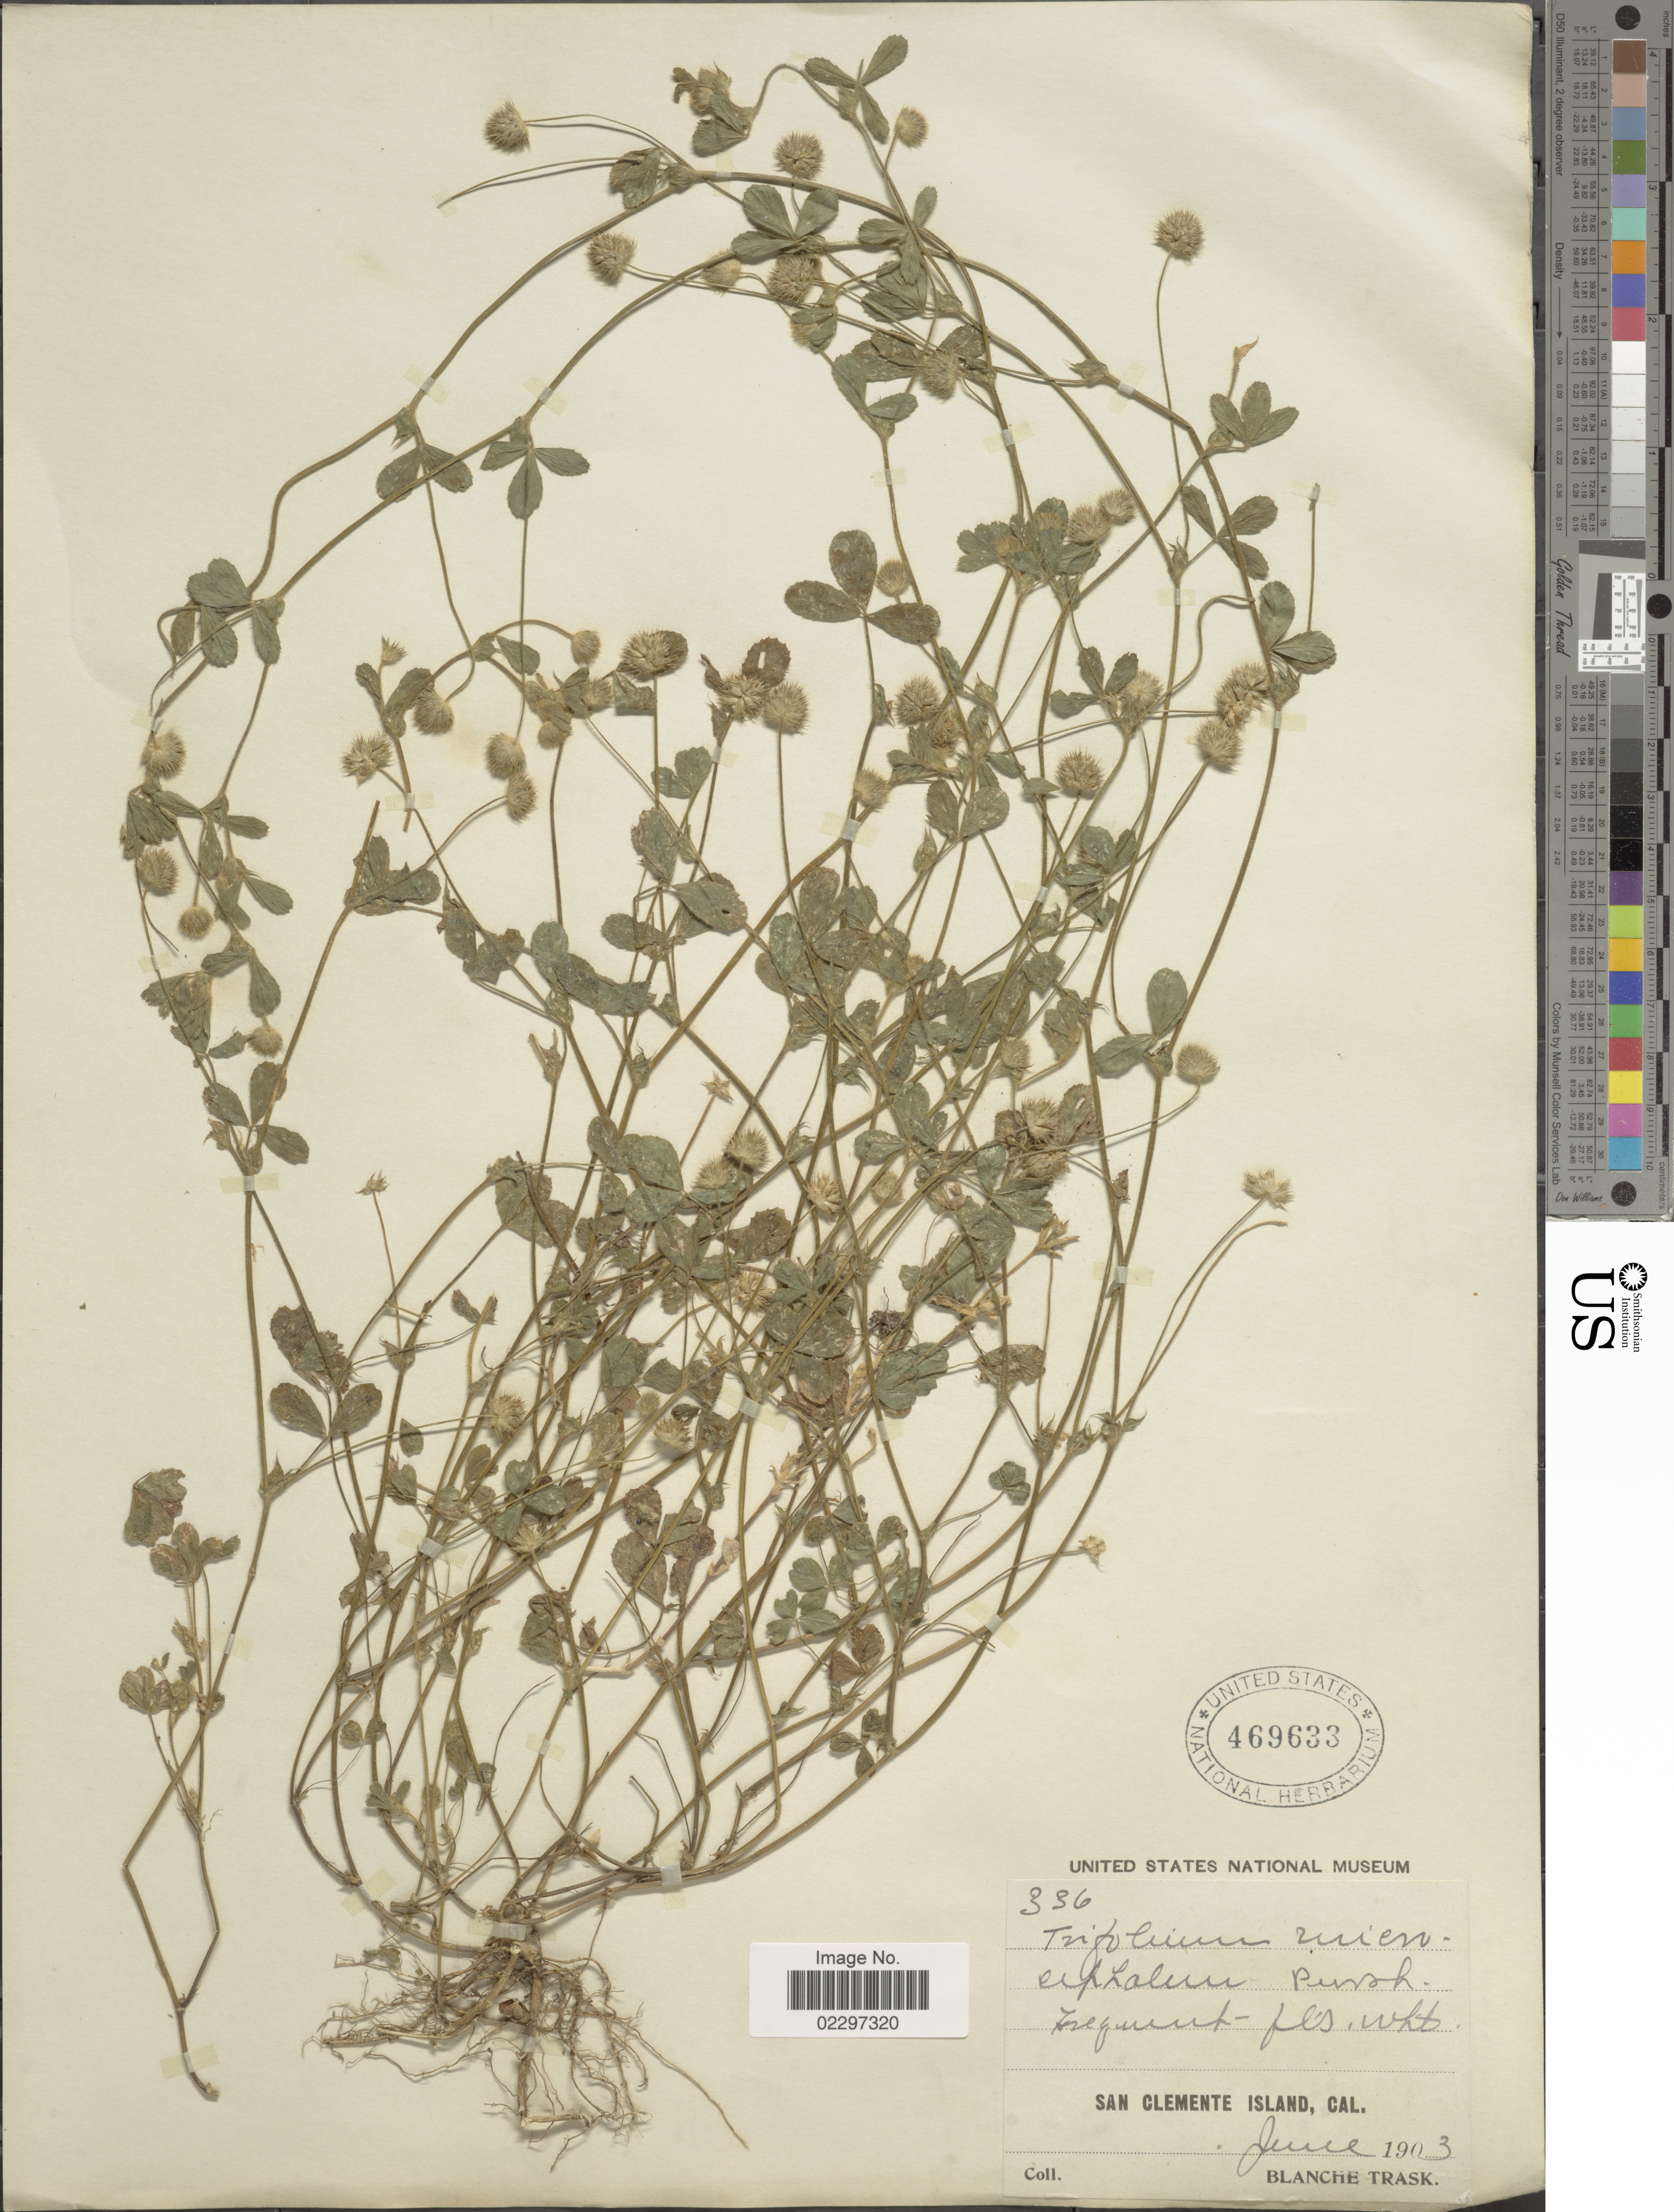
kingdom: Plantae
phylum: Tracheophyta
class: Magnoliopsida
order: Fabales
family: Fabaceae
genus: Trifolium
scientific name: Trifolium microcephalum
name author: Pursh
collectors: B. Trask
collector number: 336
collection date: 1903-06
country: United States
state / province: California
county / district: Los Angeles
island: San Clemente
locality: San Clemente Island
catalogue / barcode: US 469633